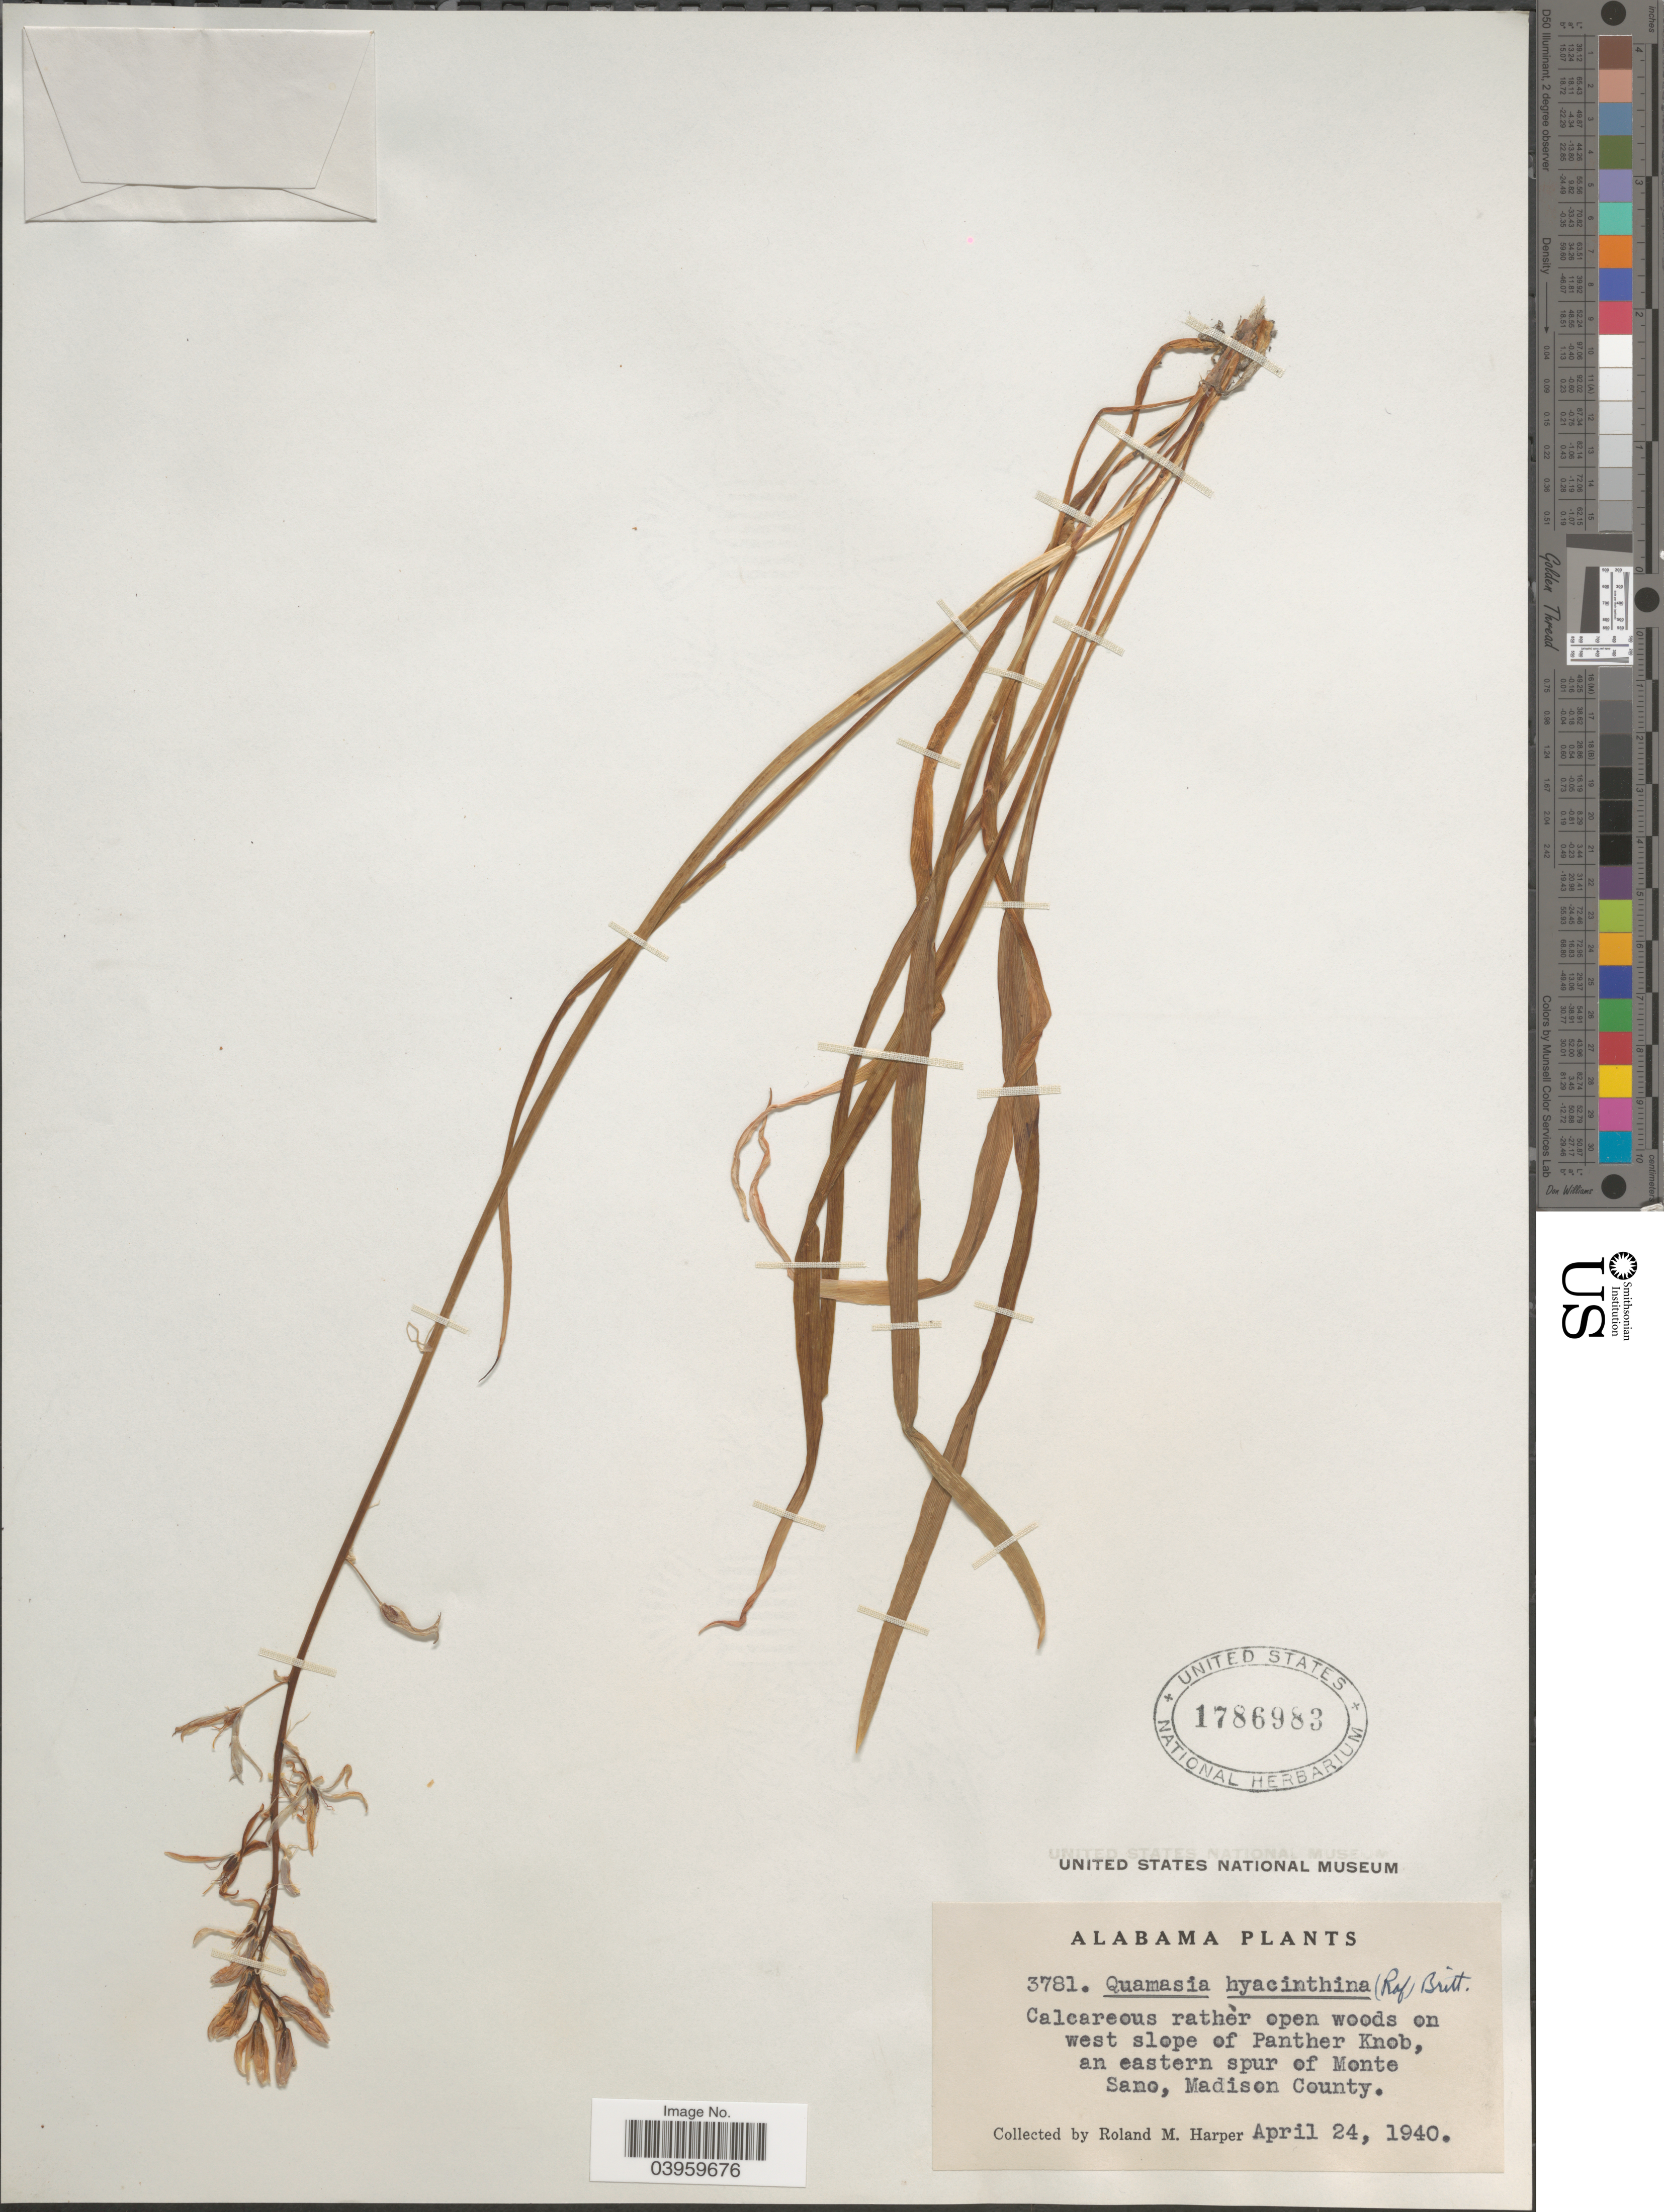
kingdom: Plantae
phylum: Tracheophyta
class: Liliopsida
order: Asparagales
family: Asparagaceae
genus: Camassia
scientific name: Camassia scilloides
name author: (Raf.) Cory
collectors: R. M. Harper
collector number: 3781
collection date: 1940-04-24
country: United States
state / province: Alabama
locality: On west slope of Panther Knob, an eastern spur of Monte Sano, Madison County.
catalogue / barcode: US 1786983